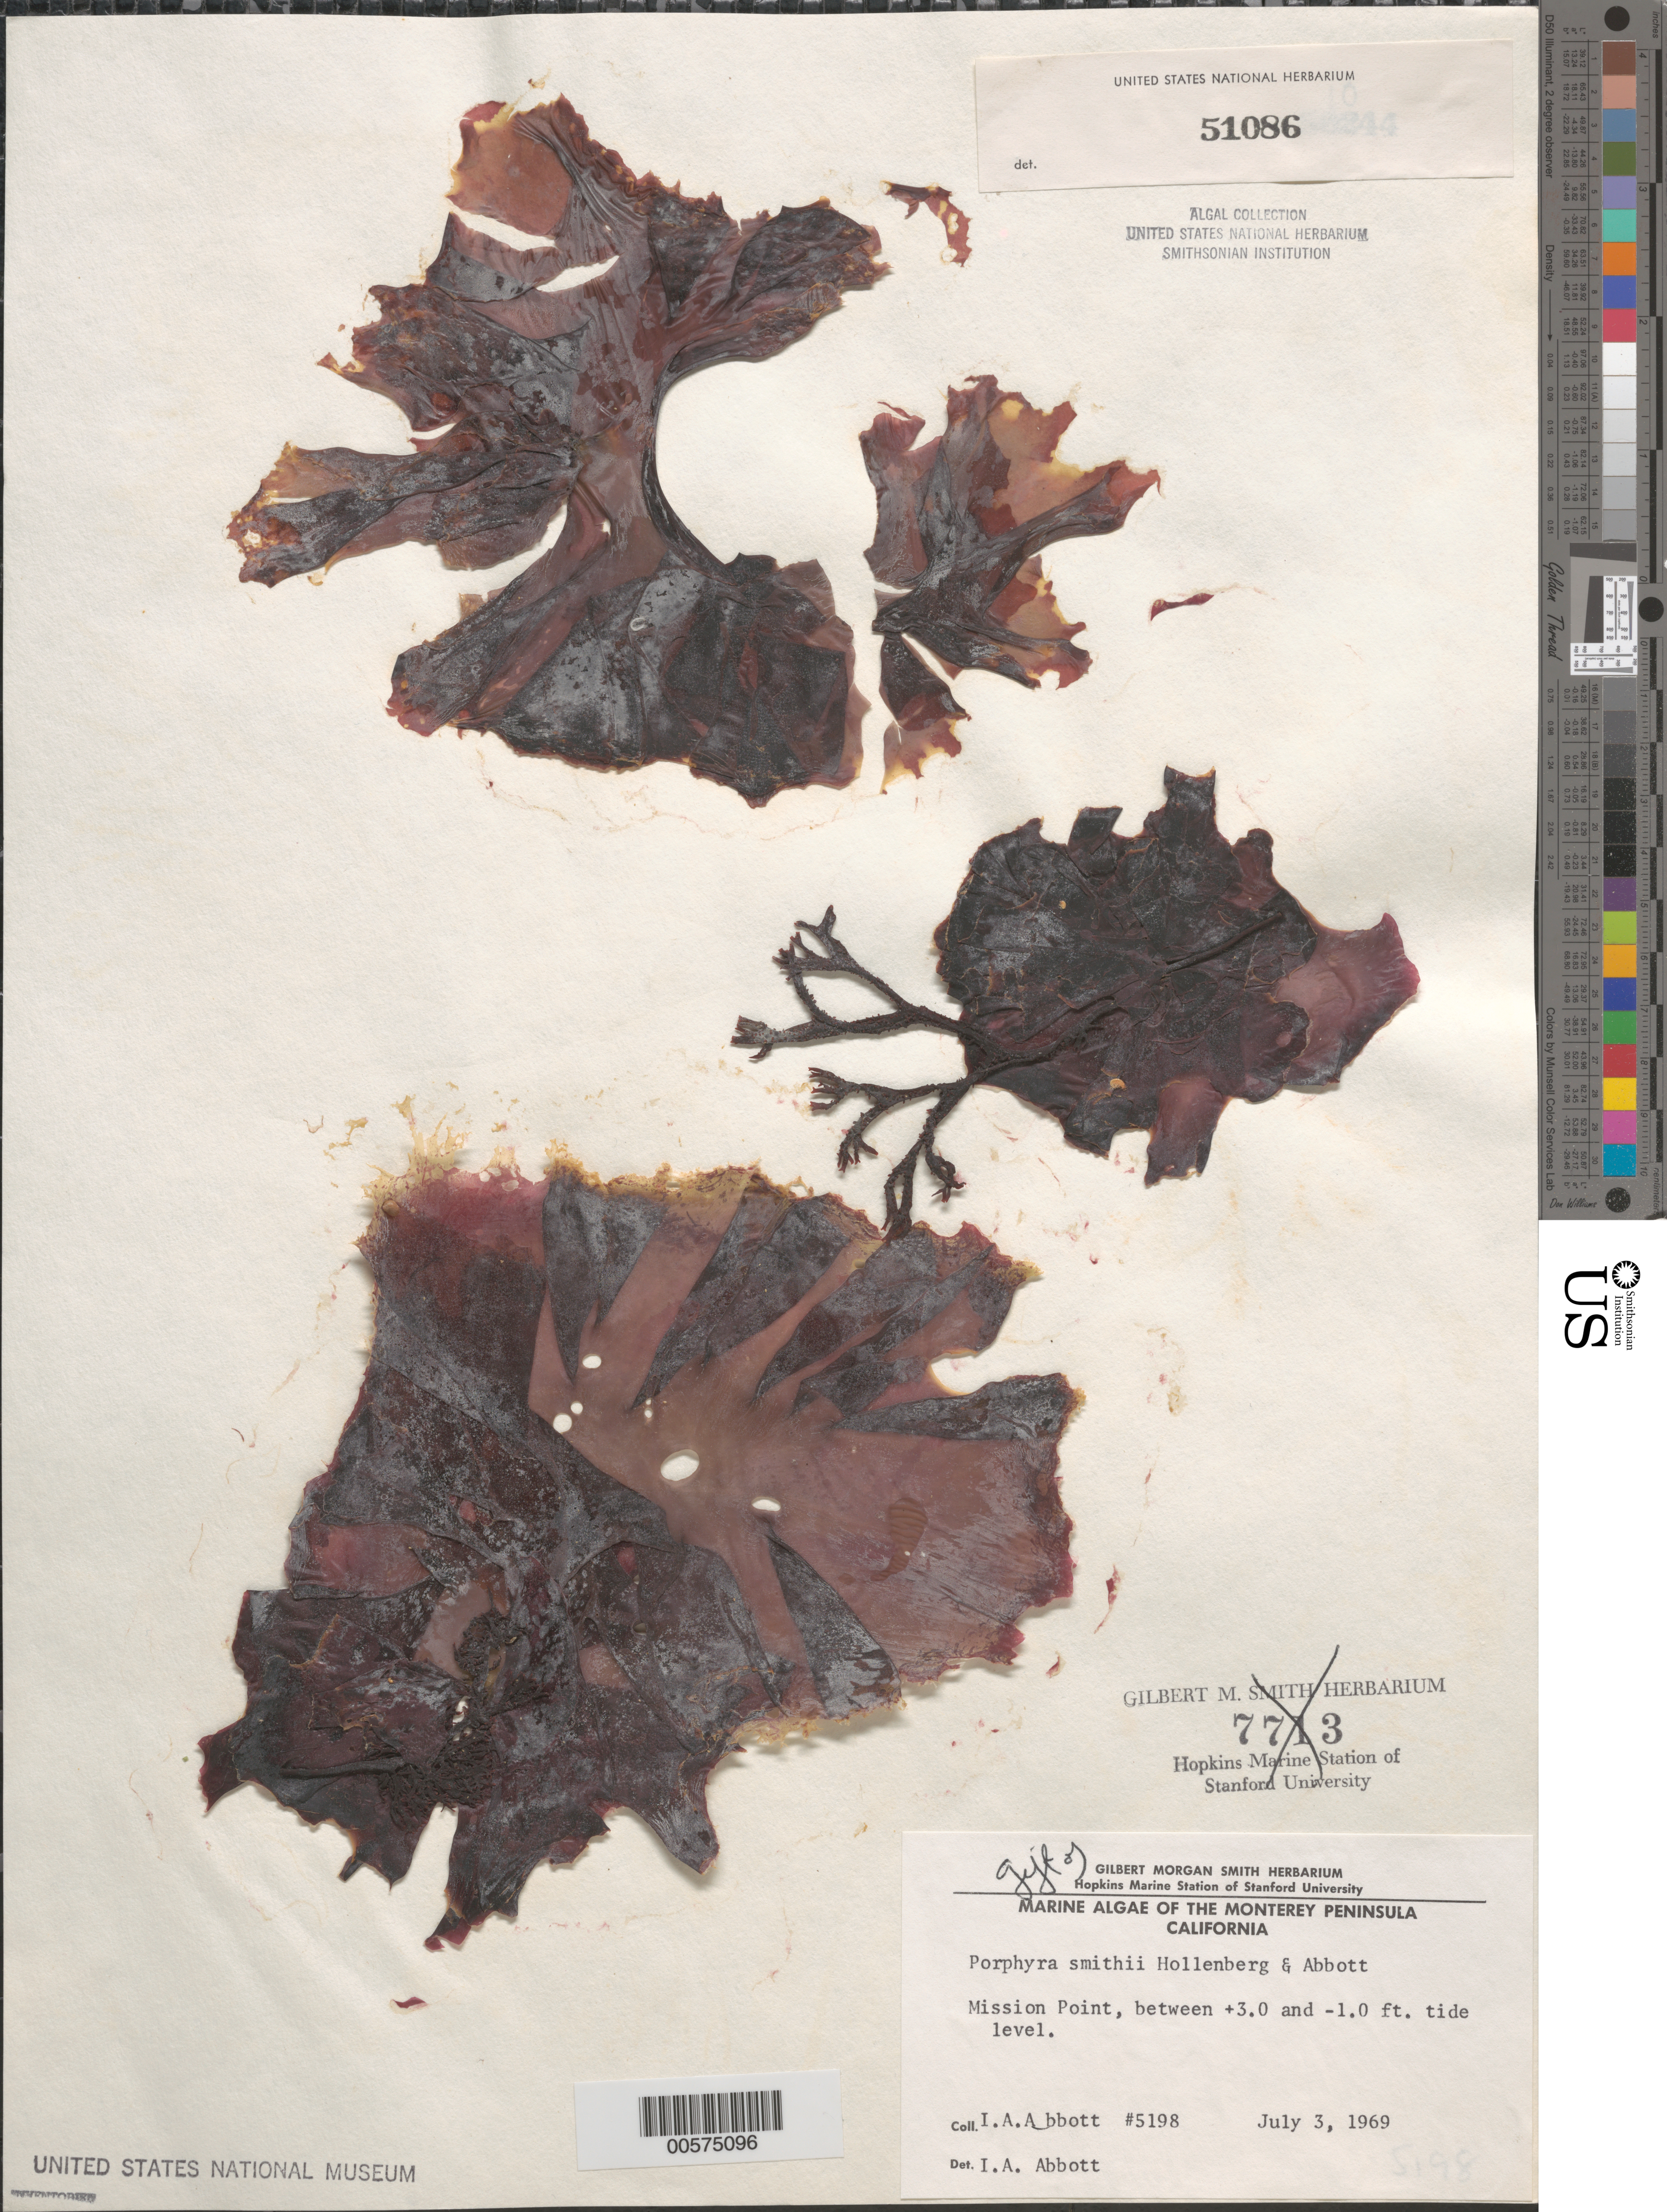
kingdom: Plantae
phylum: Rhodophyta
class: Bangiophyceae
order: Bangiales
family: Bangiaceae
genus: Pyropia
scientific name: Pyropia smithii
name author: (Hollenb. & I.A. Abbott) S.C. Lindstrom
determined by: Algae name updating Project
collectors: I. A. Abbott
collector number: IAA 5198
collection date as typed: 03 Jul 1969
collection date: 1969-07-03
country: United States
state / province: California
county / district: Monterey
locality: Mission Point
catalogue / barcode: US 51086